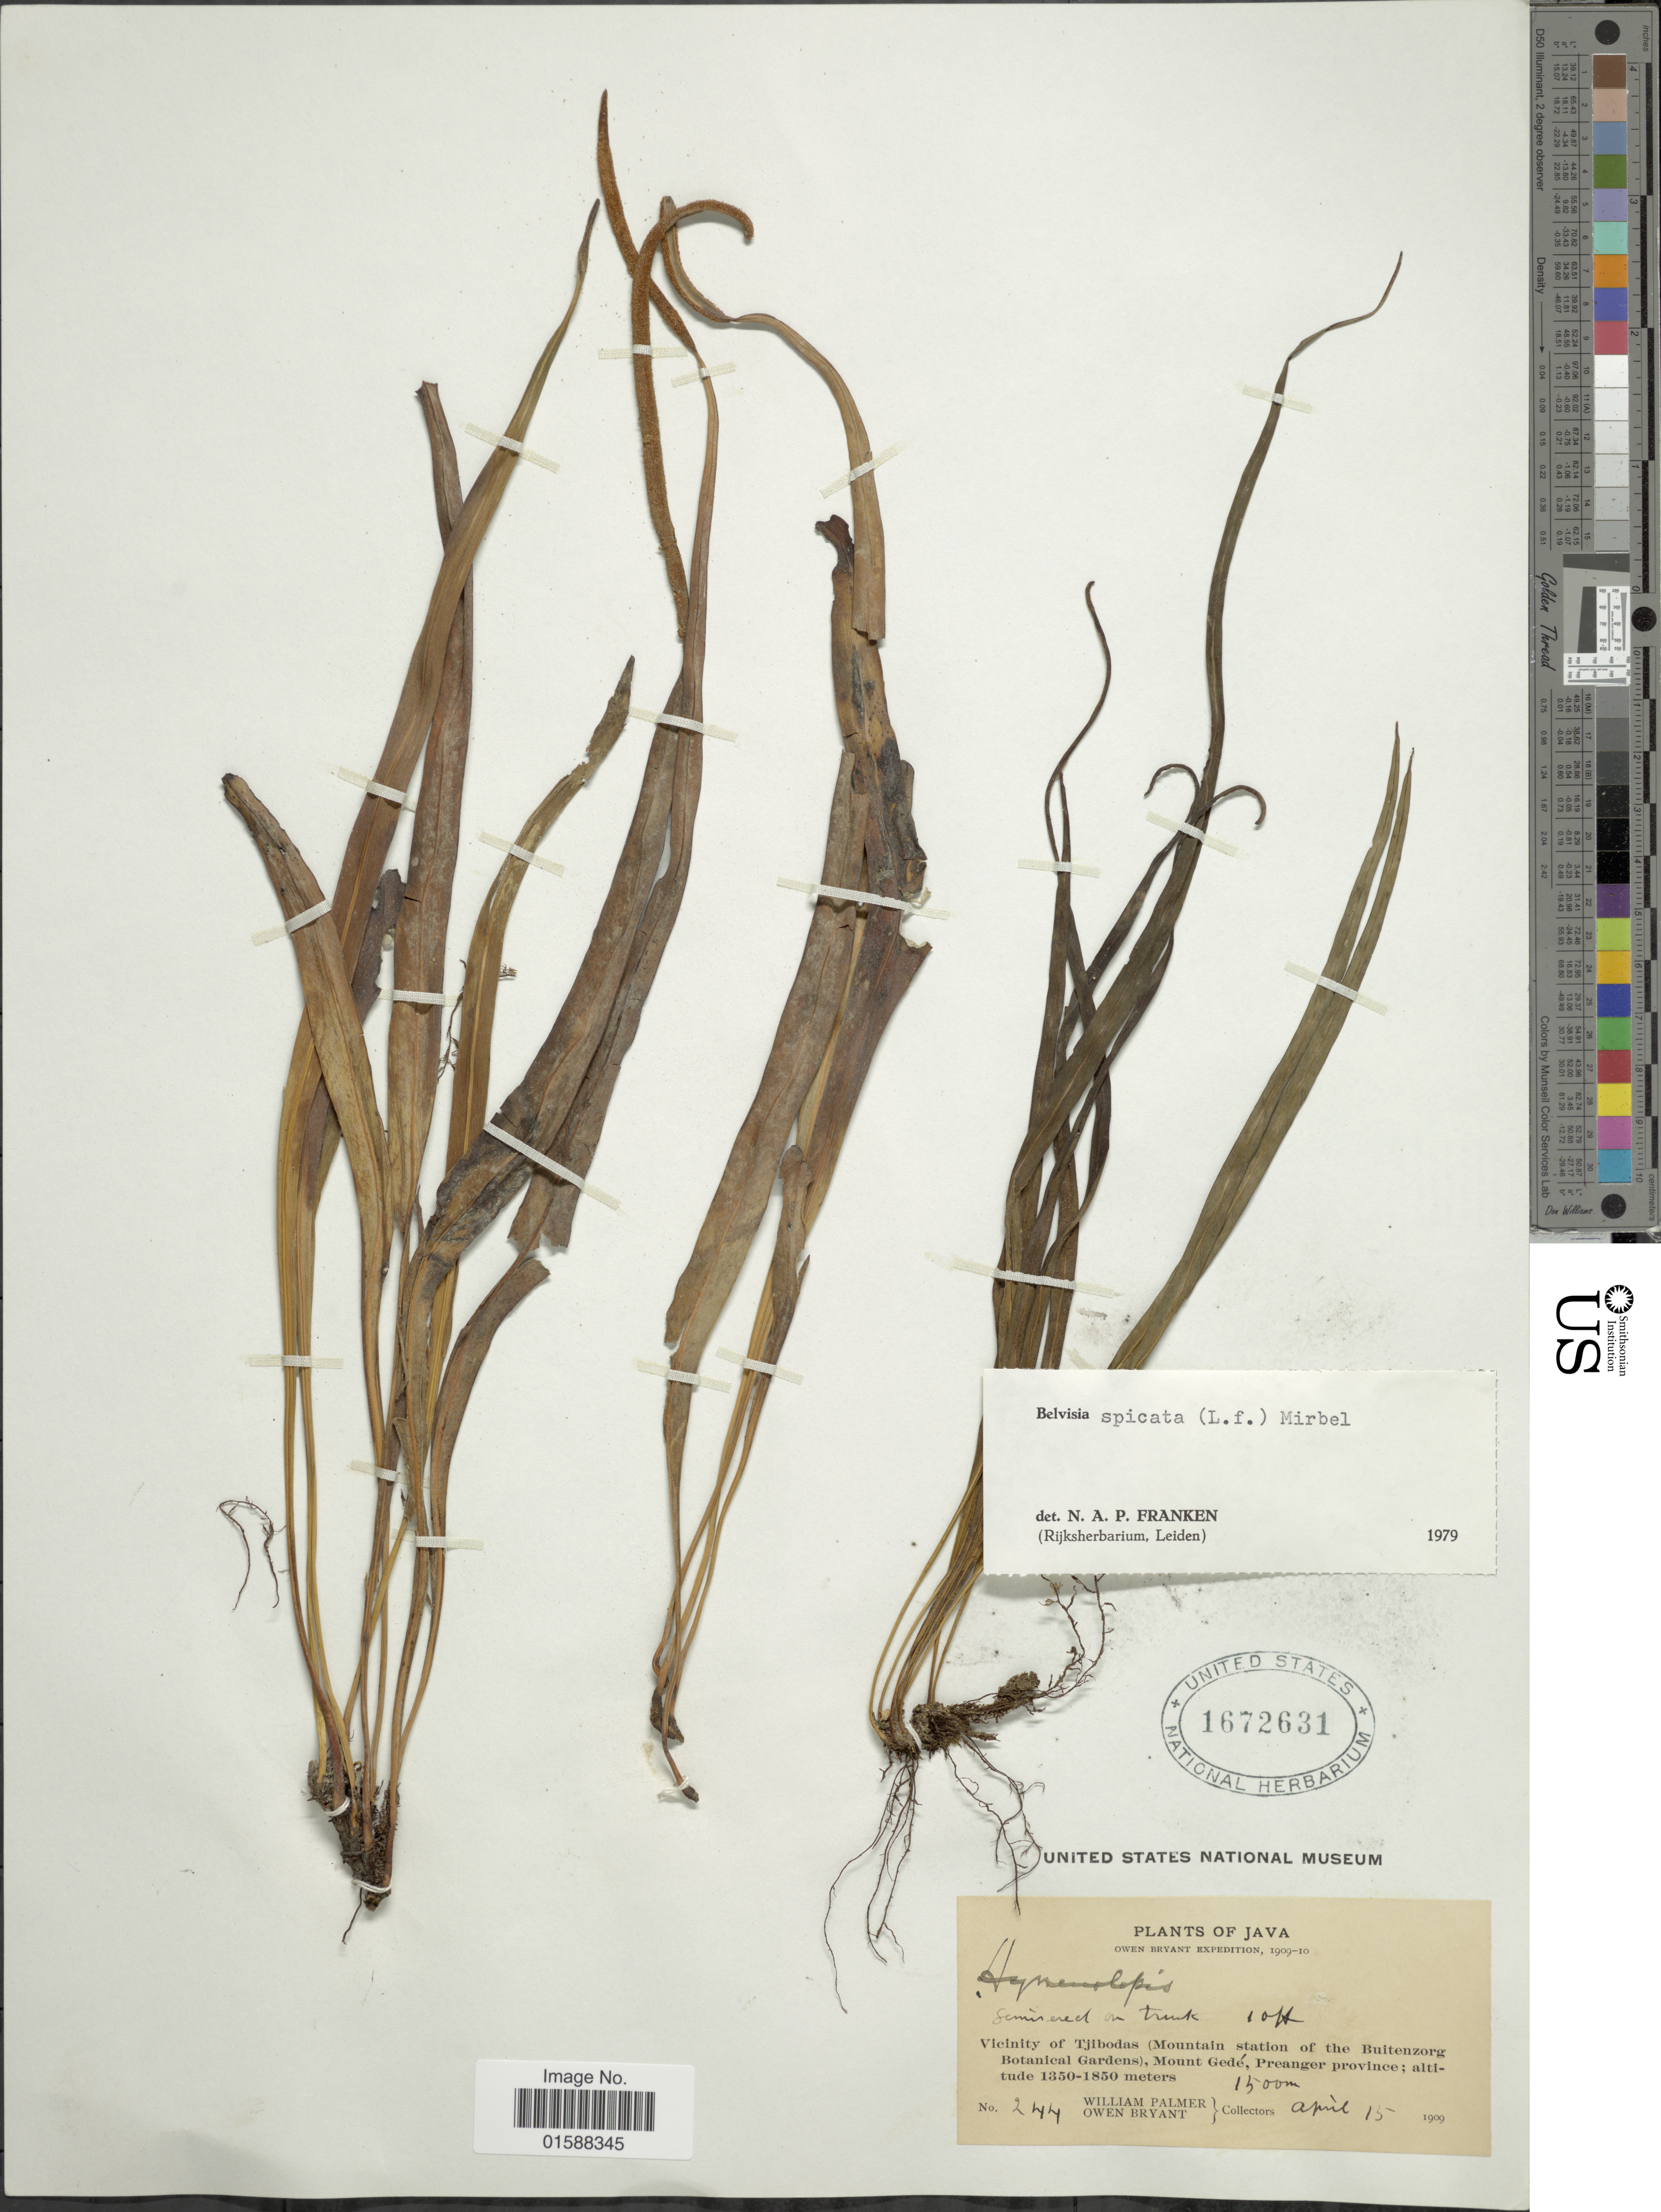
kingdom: Plantae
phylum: Tracheophyta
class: Polypodiopsida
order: Polypodiales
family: Polypodiaceae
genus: Lepisorus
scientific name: Lepisorus spicatus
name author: (L. f.) Li S. Wang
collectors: W. Palmer & O. Bryant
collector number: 244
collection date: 1909-04-15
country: Indonesia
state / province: Java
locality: Vicinity of Tjibodas (Mountain station of the Buitenzorg Botanical Gardens), Mount Gedé, Preanger province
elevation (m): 1500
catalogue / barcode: US 1672631